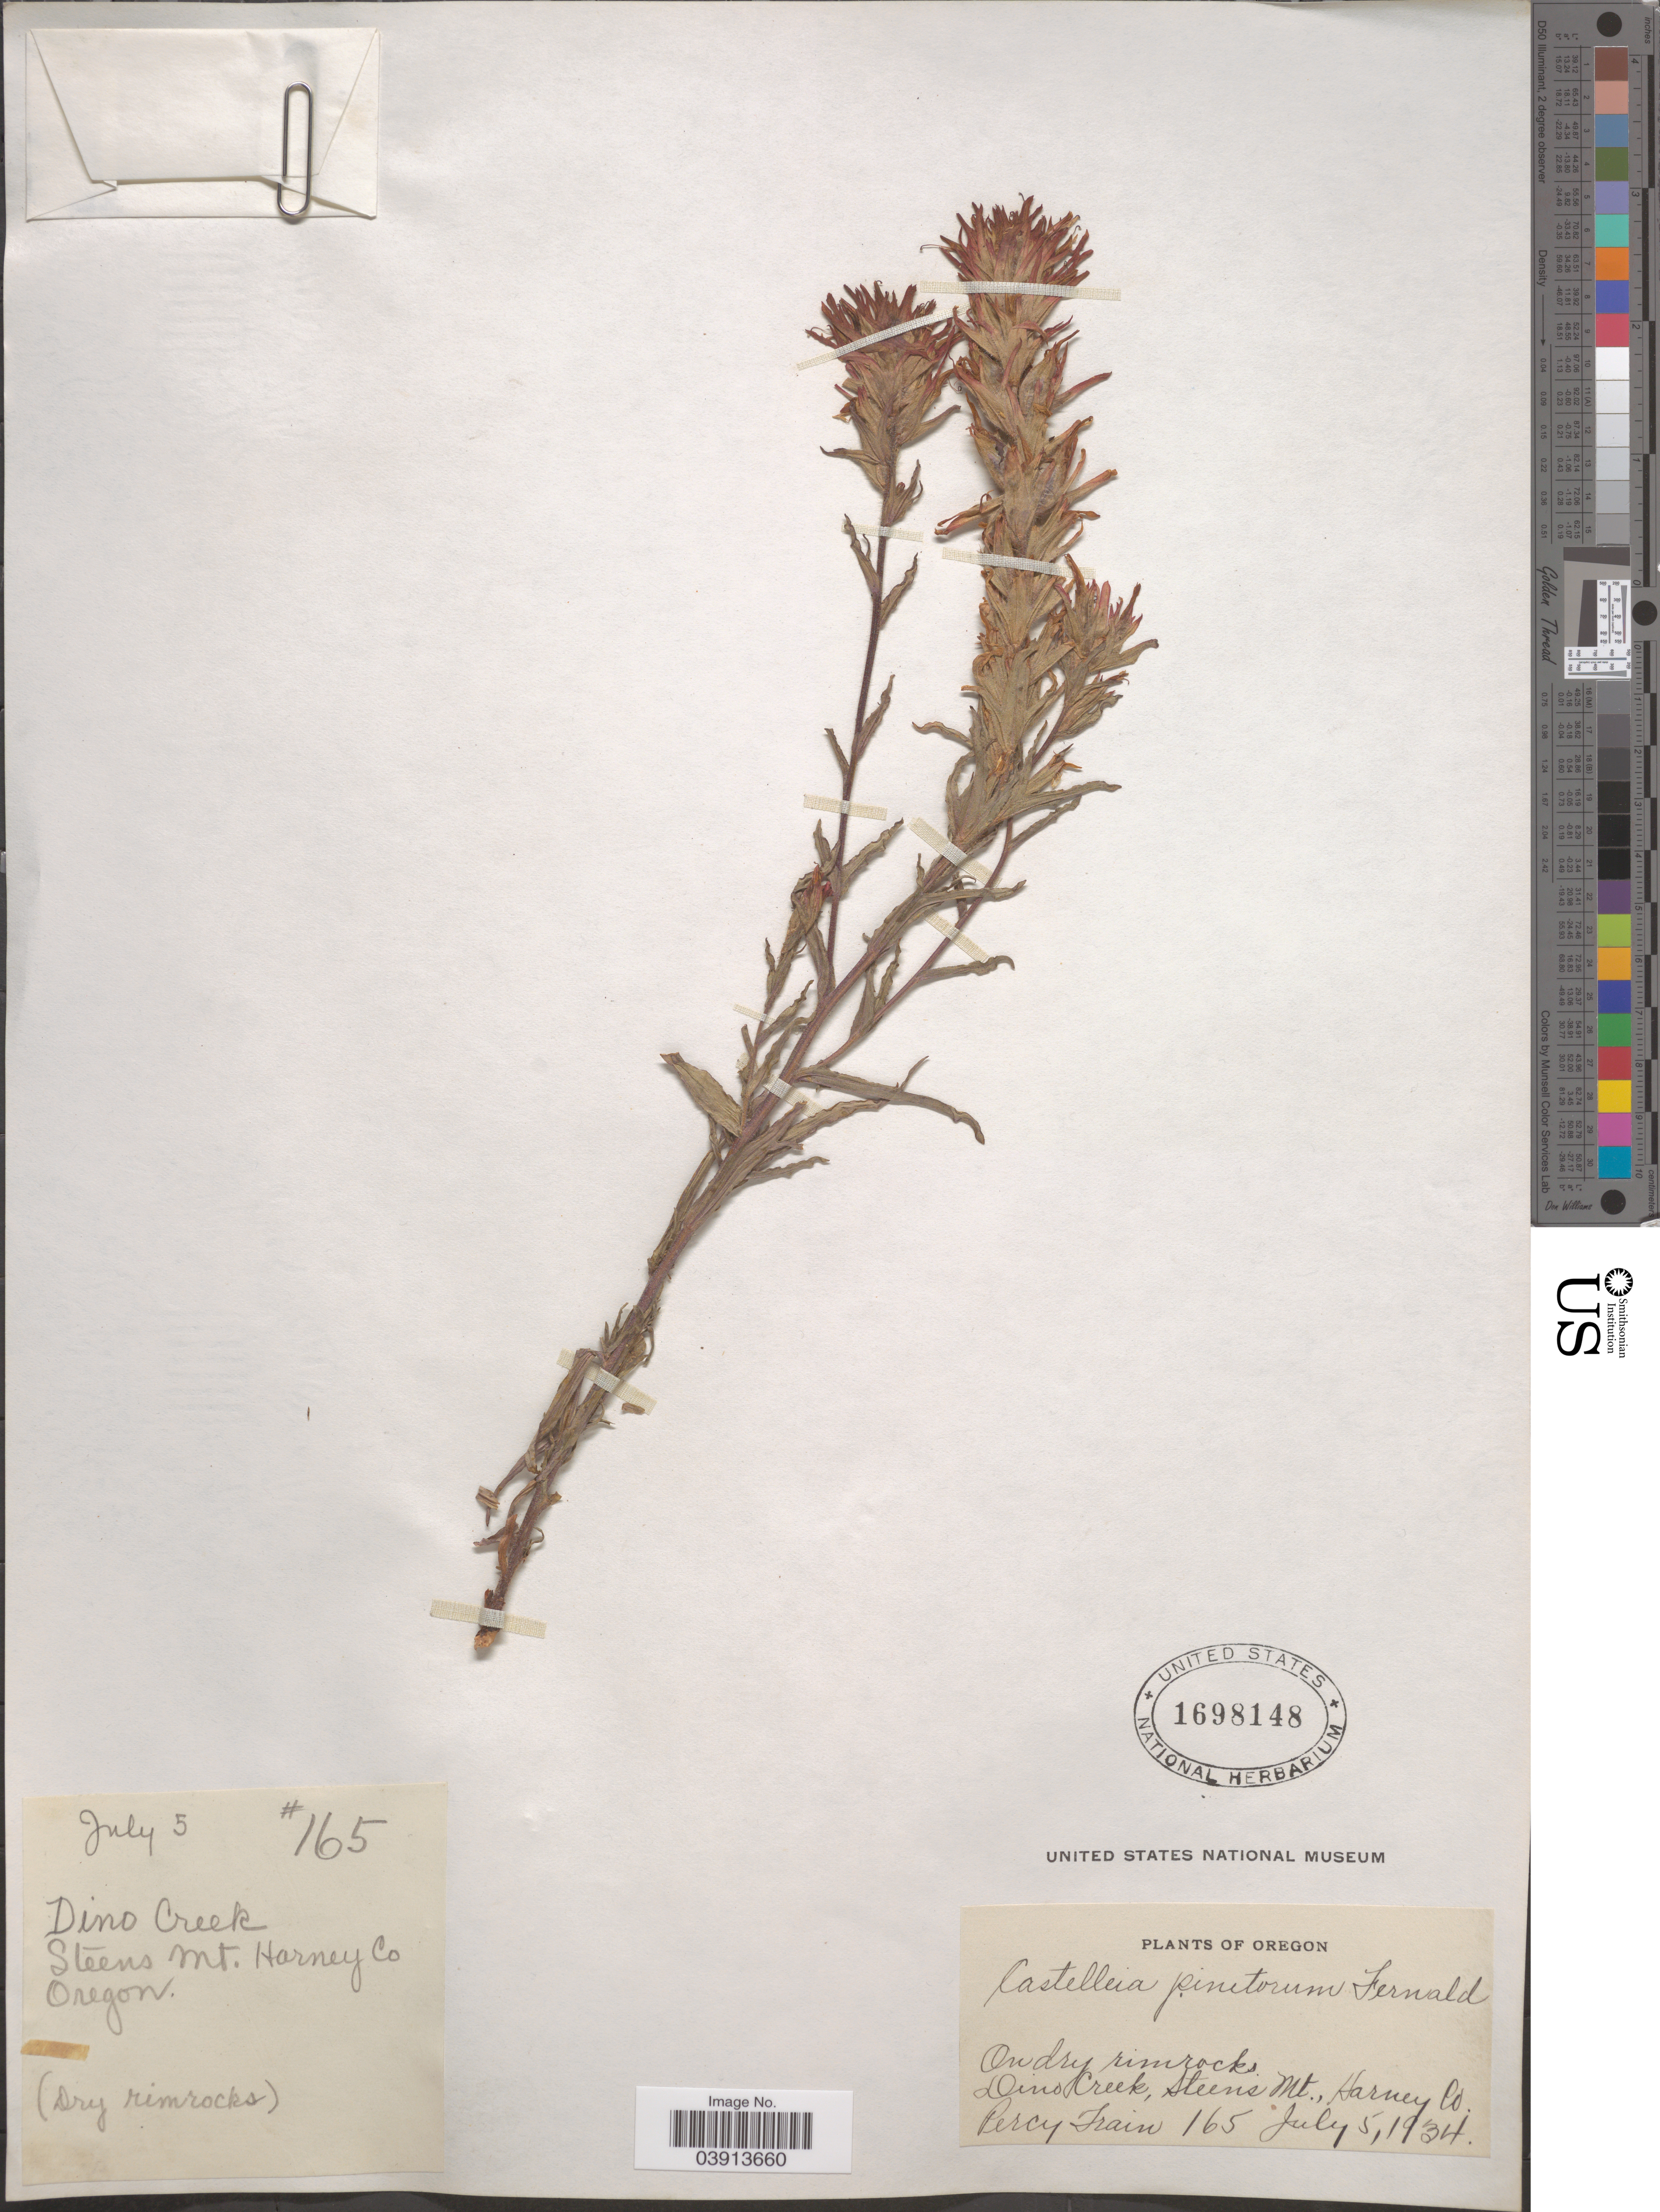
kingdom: Plantae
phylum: Tracheophyta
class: Magnoliopsida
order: Lamiales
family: Orobanchaceae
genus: Castilleja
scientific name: Castilleja pinetorum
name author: Fernald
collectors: P. Train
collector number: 165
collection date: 1934-07-05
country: United States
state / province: Oregon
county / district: Harney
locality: On dry rock, Dino Creek, Steens Mt., Harney Co.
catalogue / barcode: US 1698148